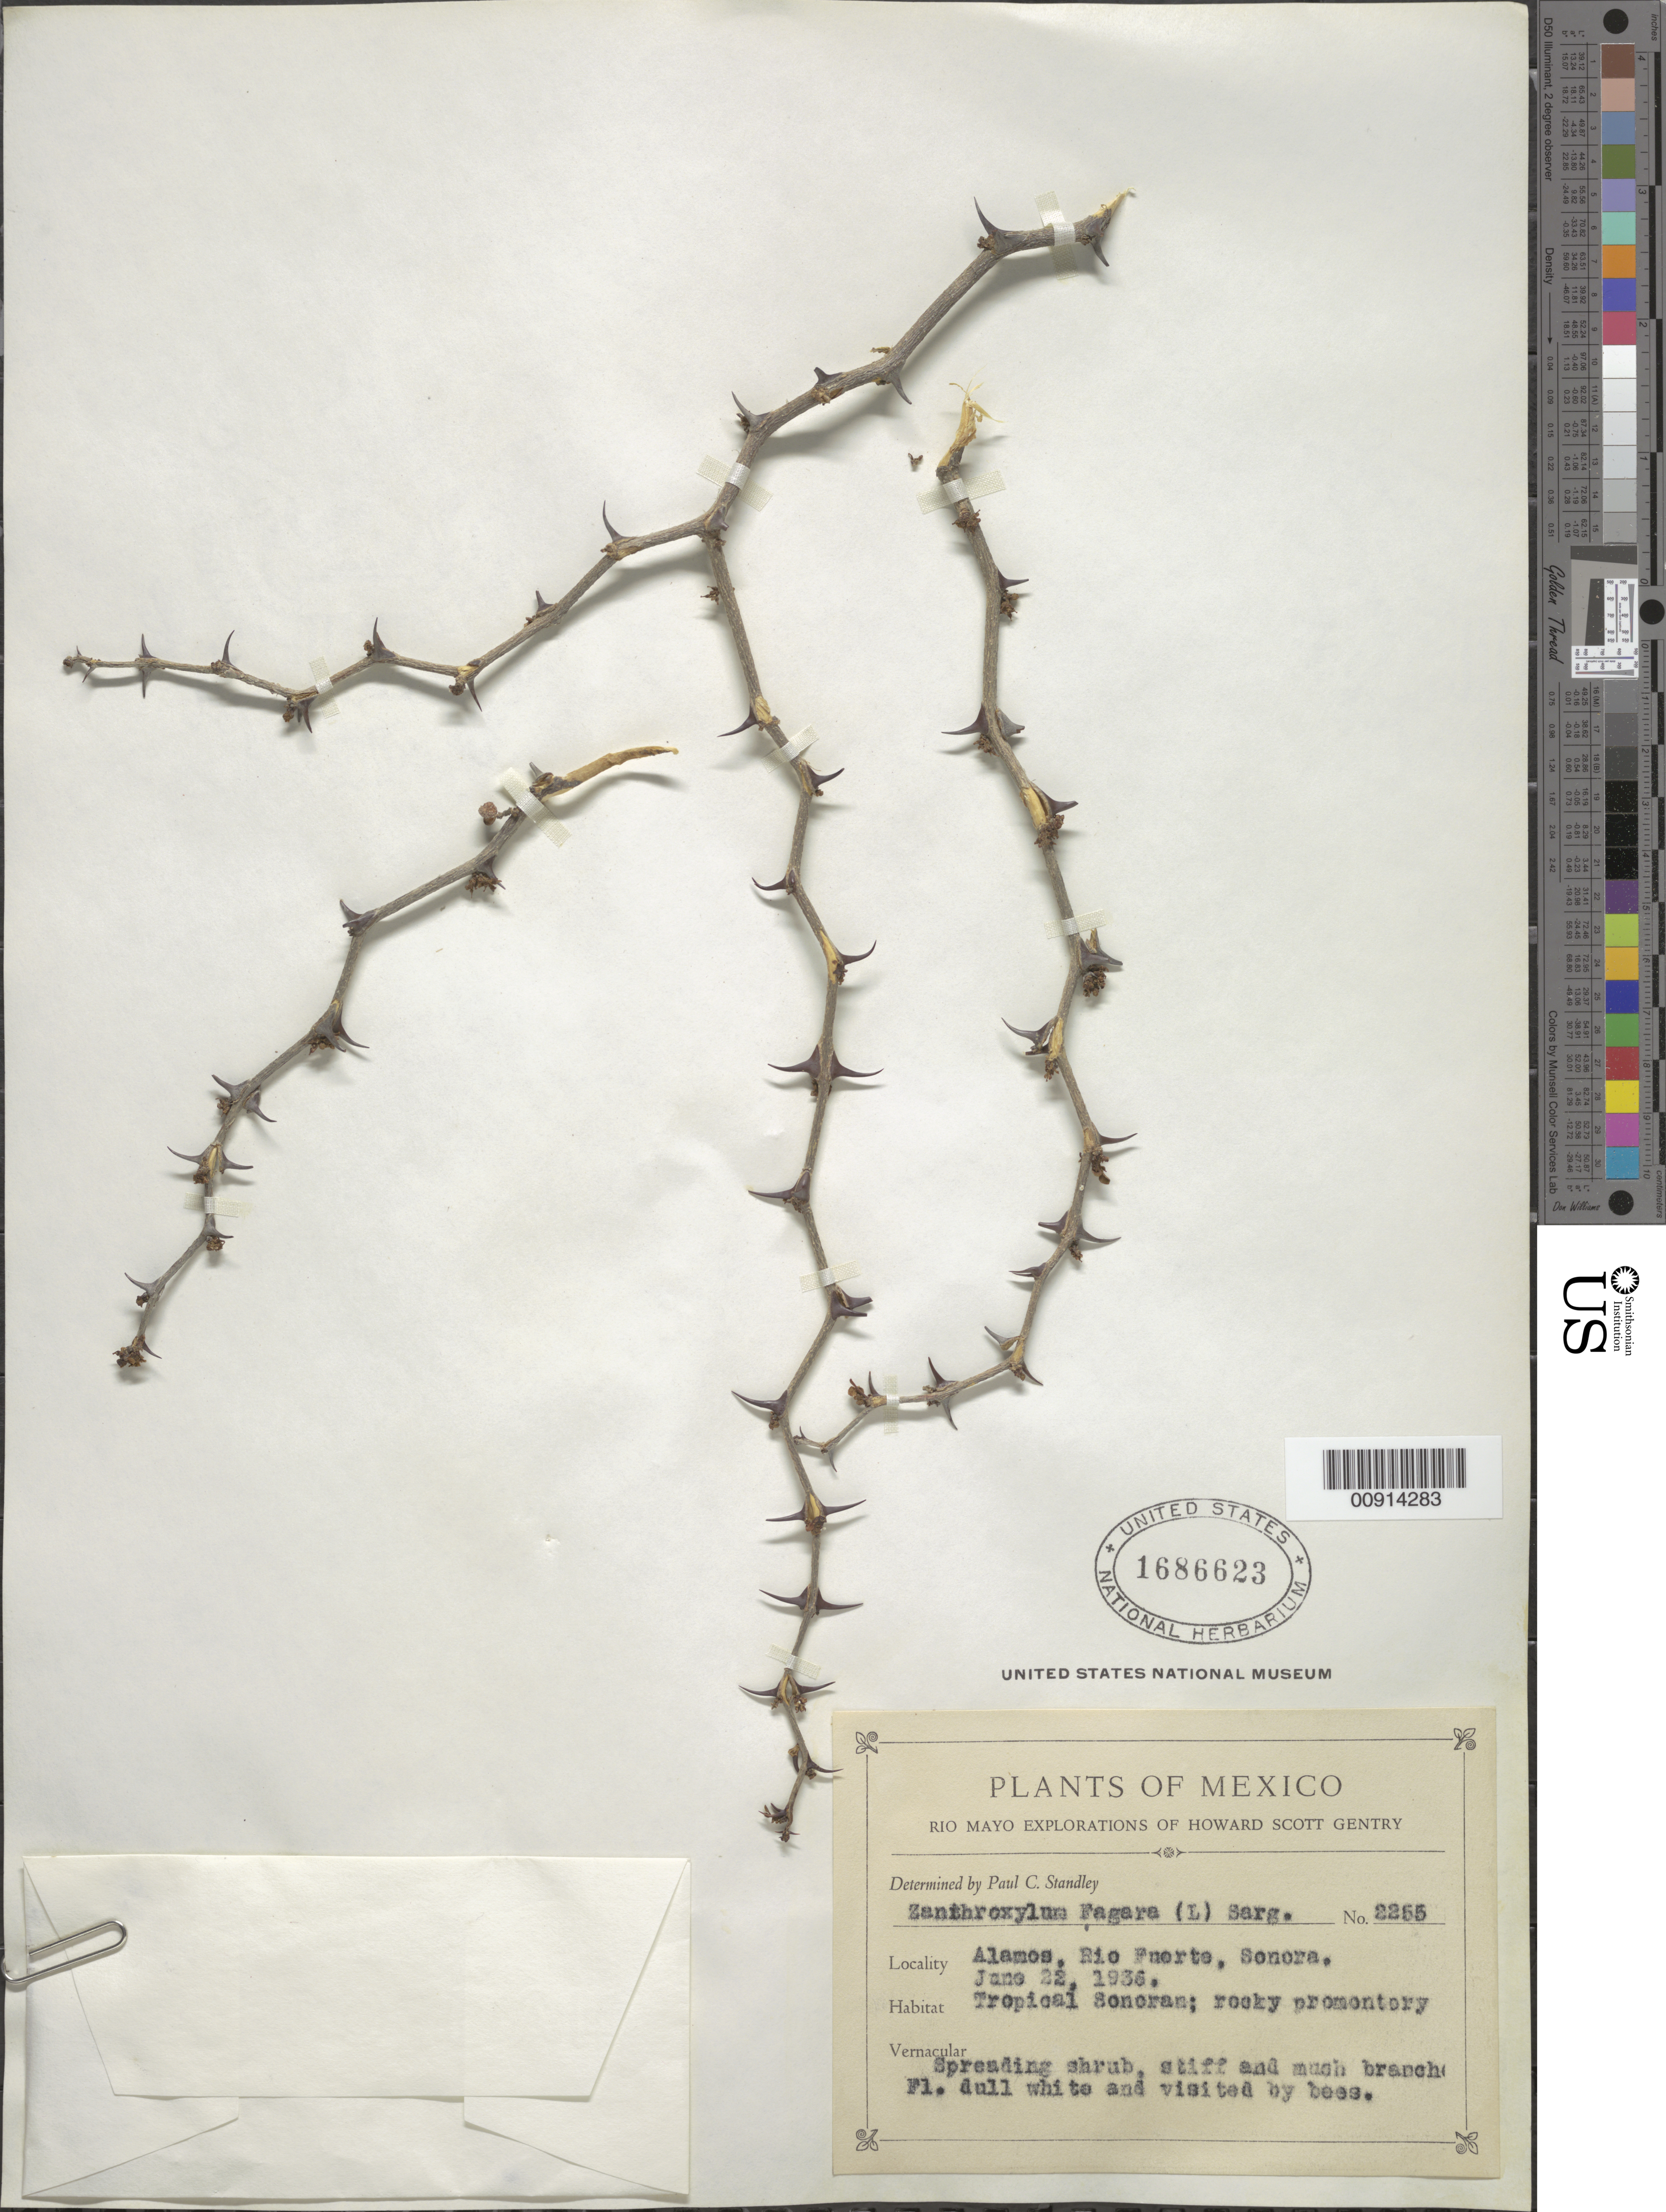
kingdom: Plantae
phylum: Tracheophyta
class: Magnoliopsida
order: Sapindales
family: Rutaceae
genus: Zanthoxylum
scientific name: Zanthoxylum fagara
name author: (L.) Sarg.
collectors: H. S. Gentry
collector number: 2255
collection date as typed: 22 Jun 1936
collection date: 1936-06-22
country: Mexico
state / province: Sonora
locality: Alamos, Río Fuerte, Sonora.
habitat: Tropical Sonoran; rocky promontory.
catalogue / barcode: US 1686623